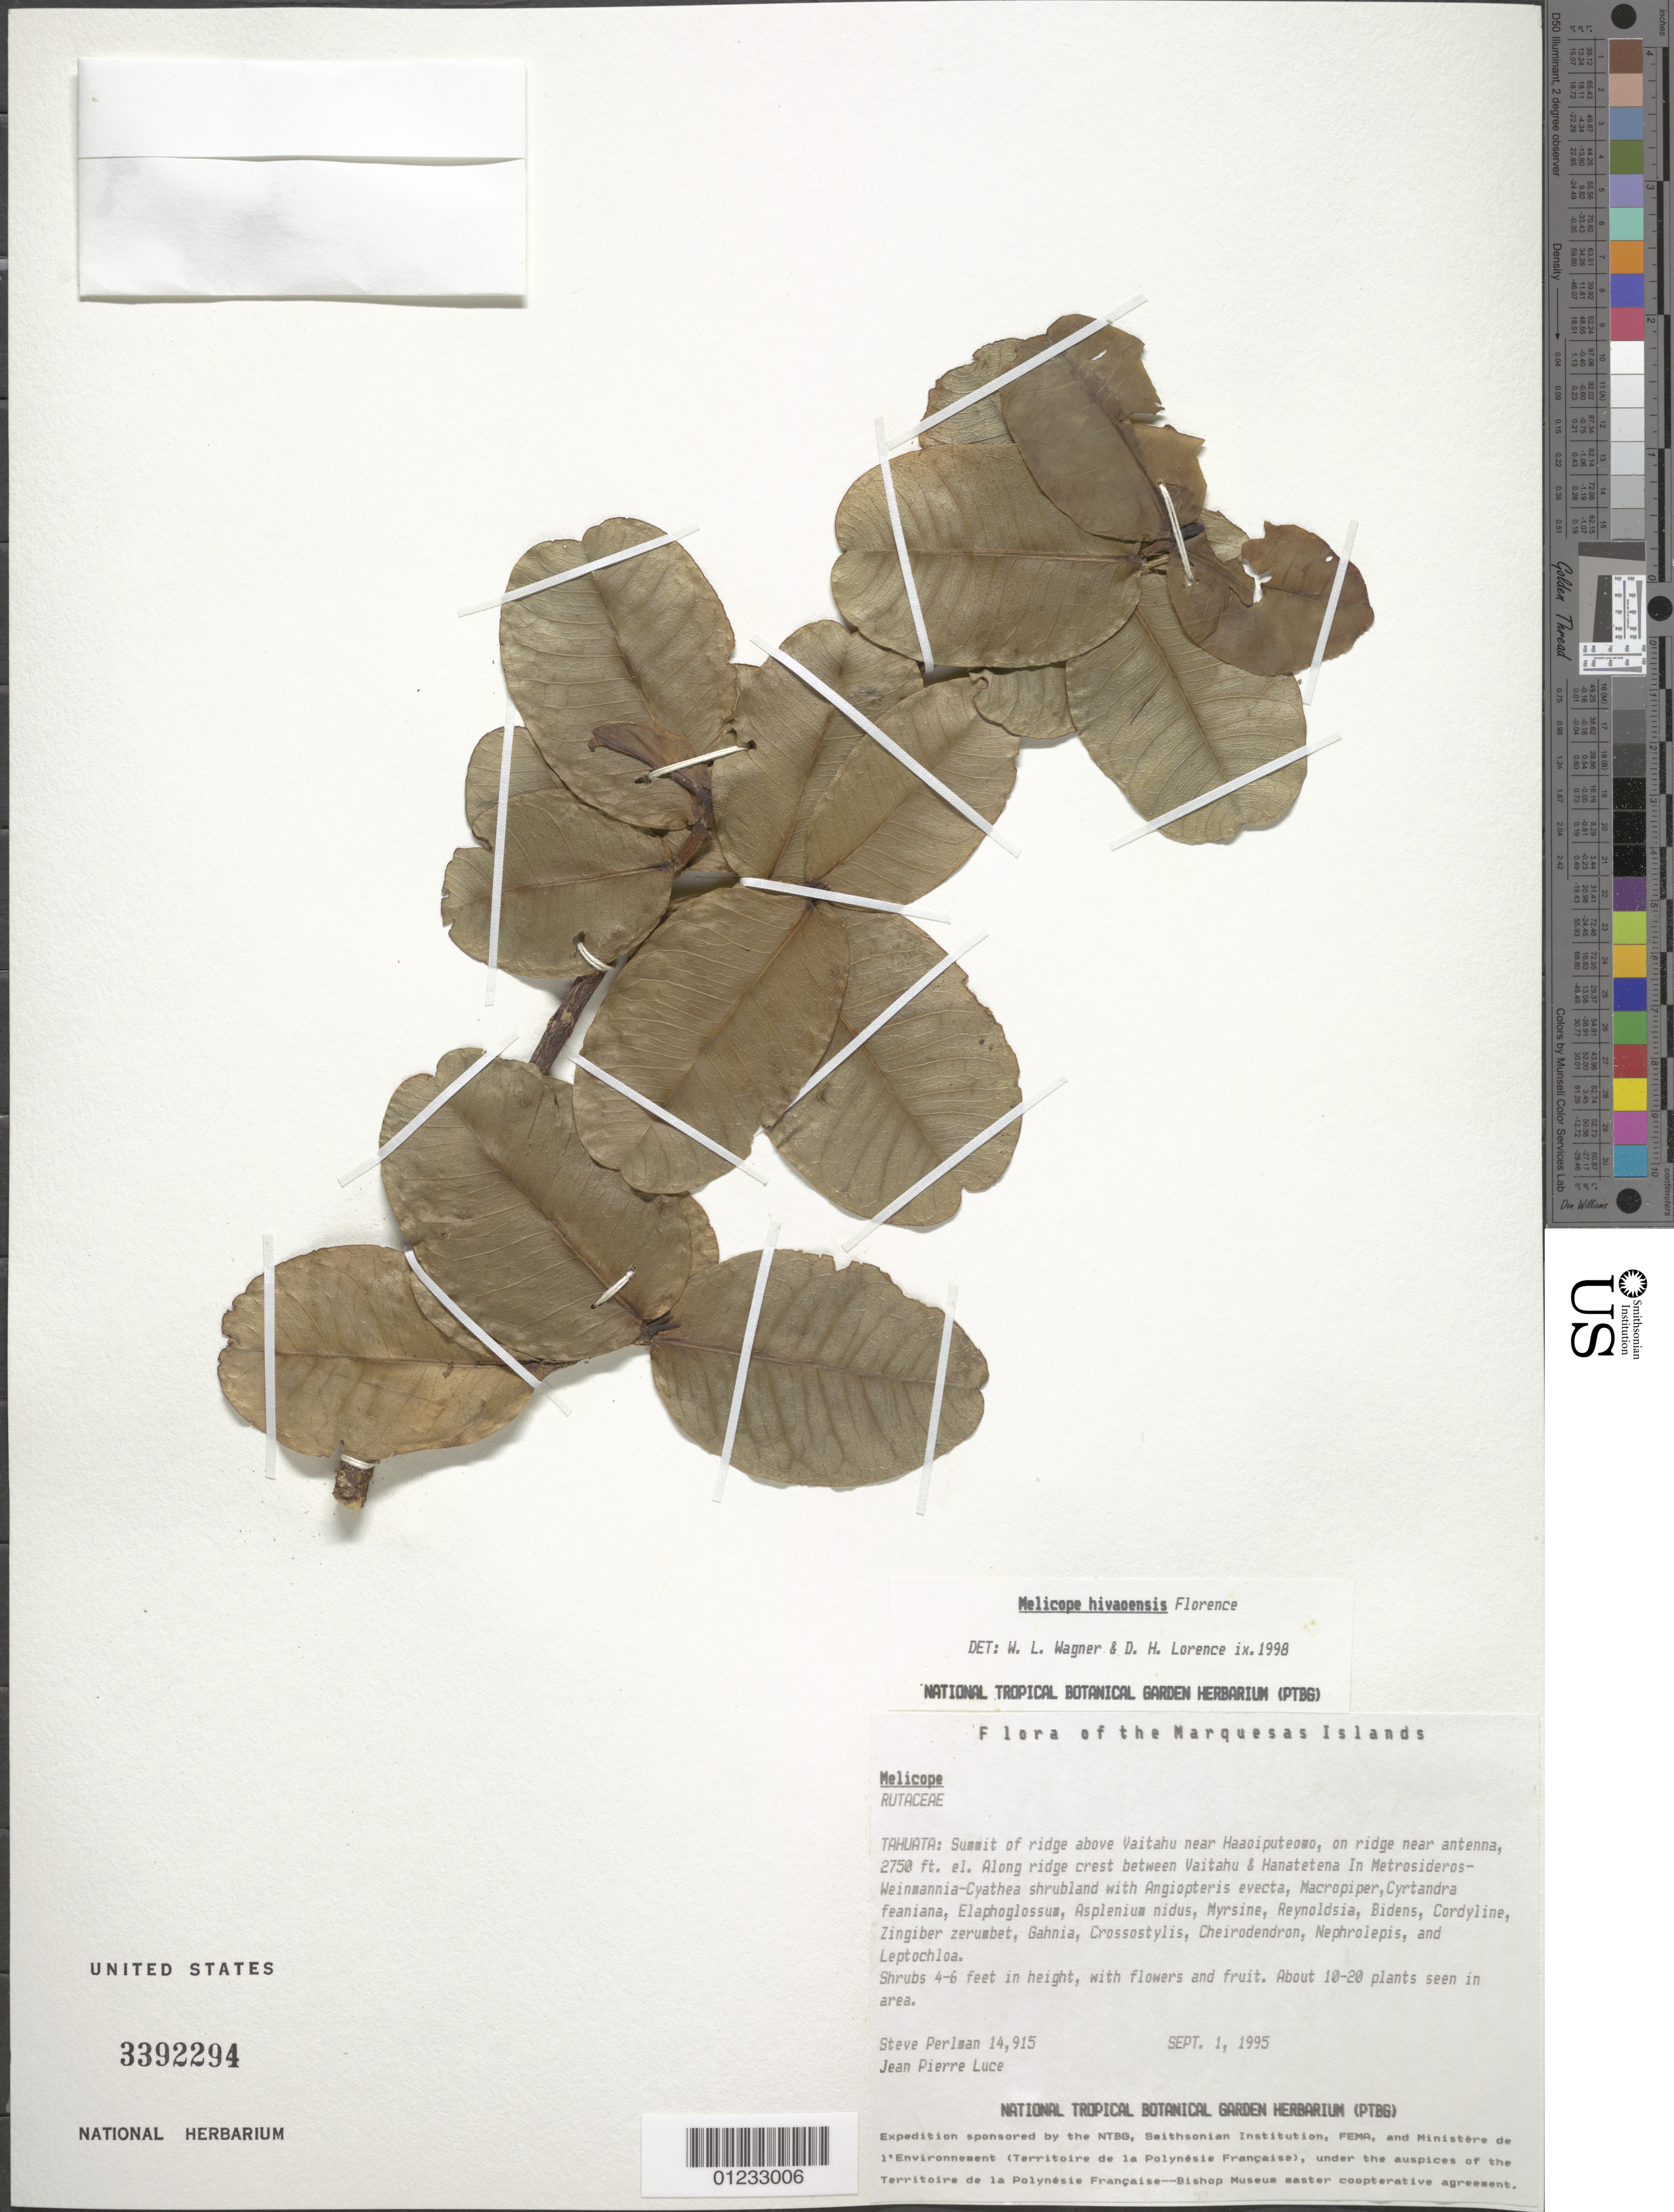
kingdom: Plantae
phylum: Tracheophyta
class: Magnoliopsida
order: Sapindales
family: Rutaceae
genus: Melicope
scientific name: Melicope hivaoaensis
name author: J. Florence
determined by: Wagner, W. L.; Lorence, David H.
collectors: S. P. Perlman & J. Luce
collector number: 14915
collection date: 1995-09-01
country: French Polynesia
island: Tahuata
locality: Summit of ridge above Vaitahu, near Haaoiputeomo, on ridge near antenna, along ridge crest between Vaitahu & Hanatetena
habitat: In Metrosideros - Weinmannia - Cyathea shrubland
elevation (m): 838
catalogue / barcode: US 3392294